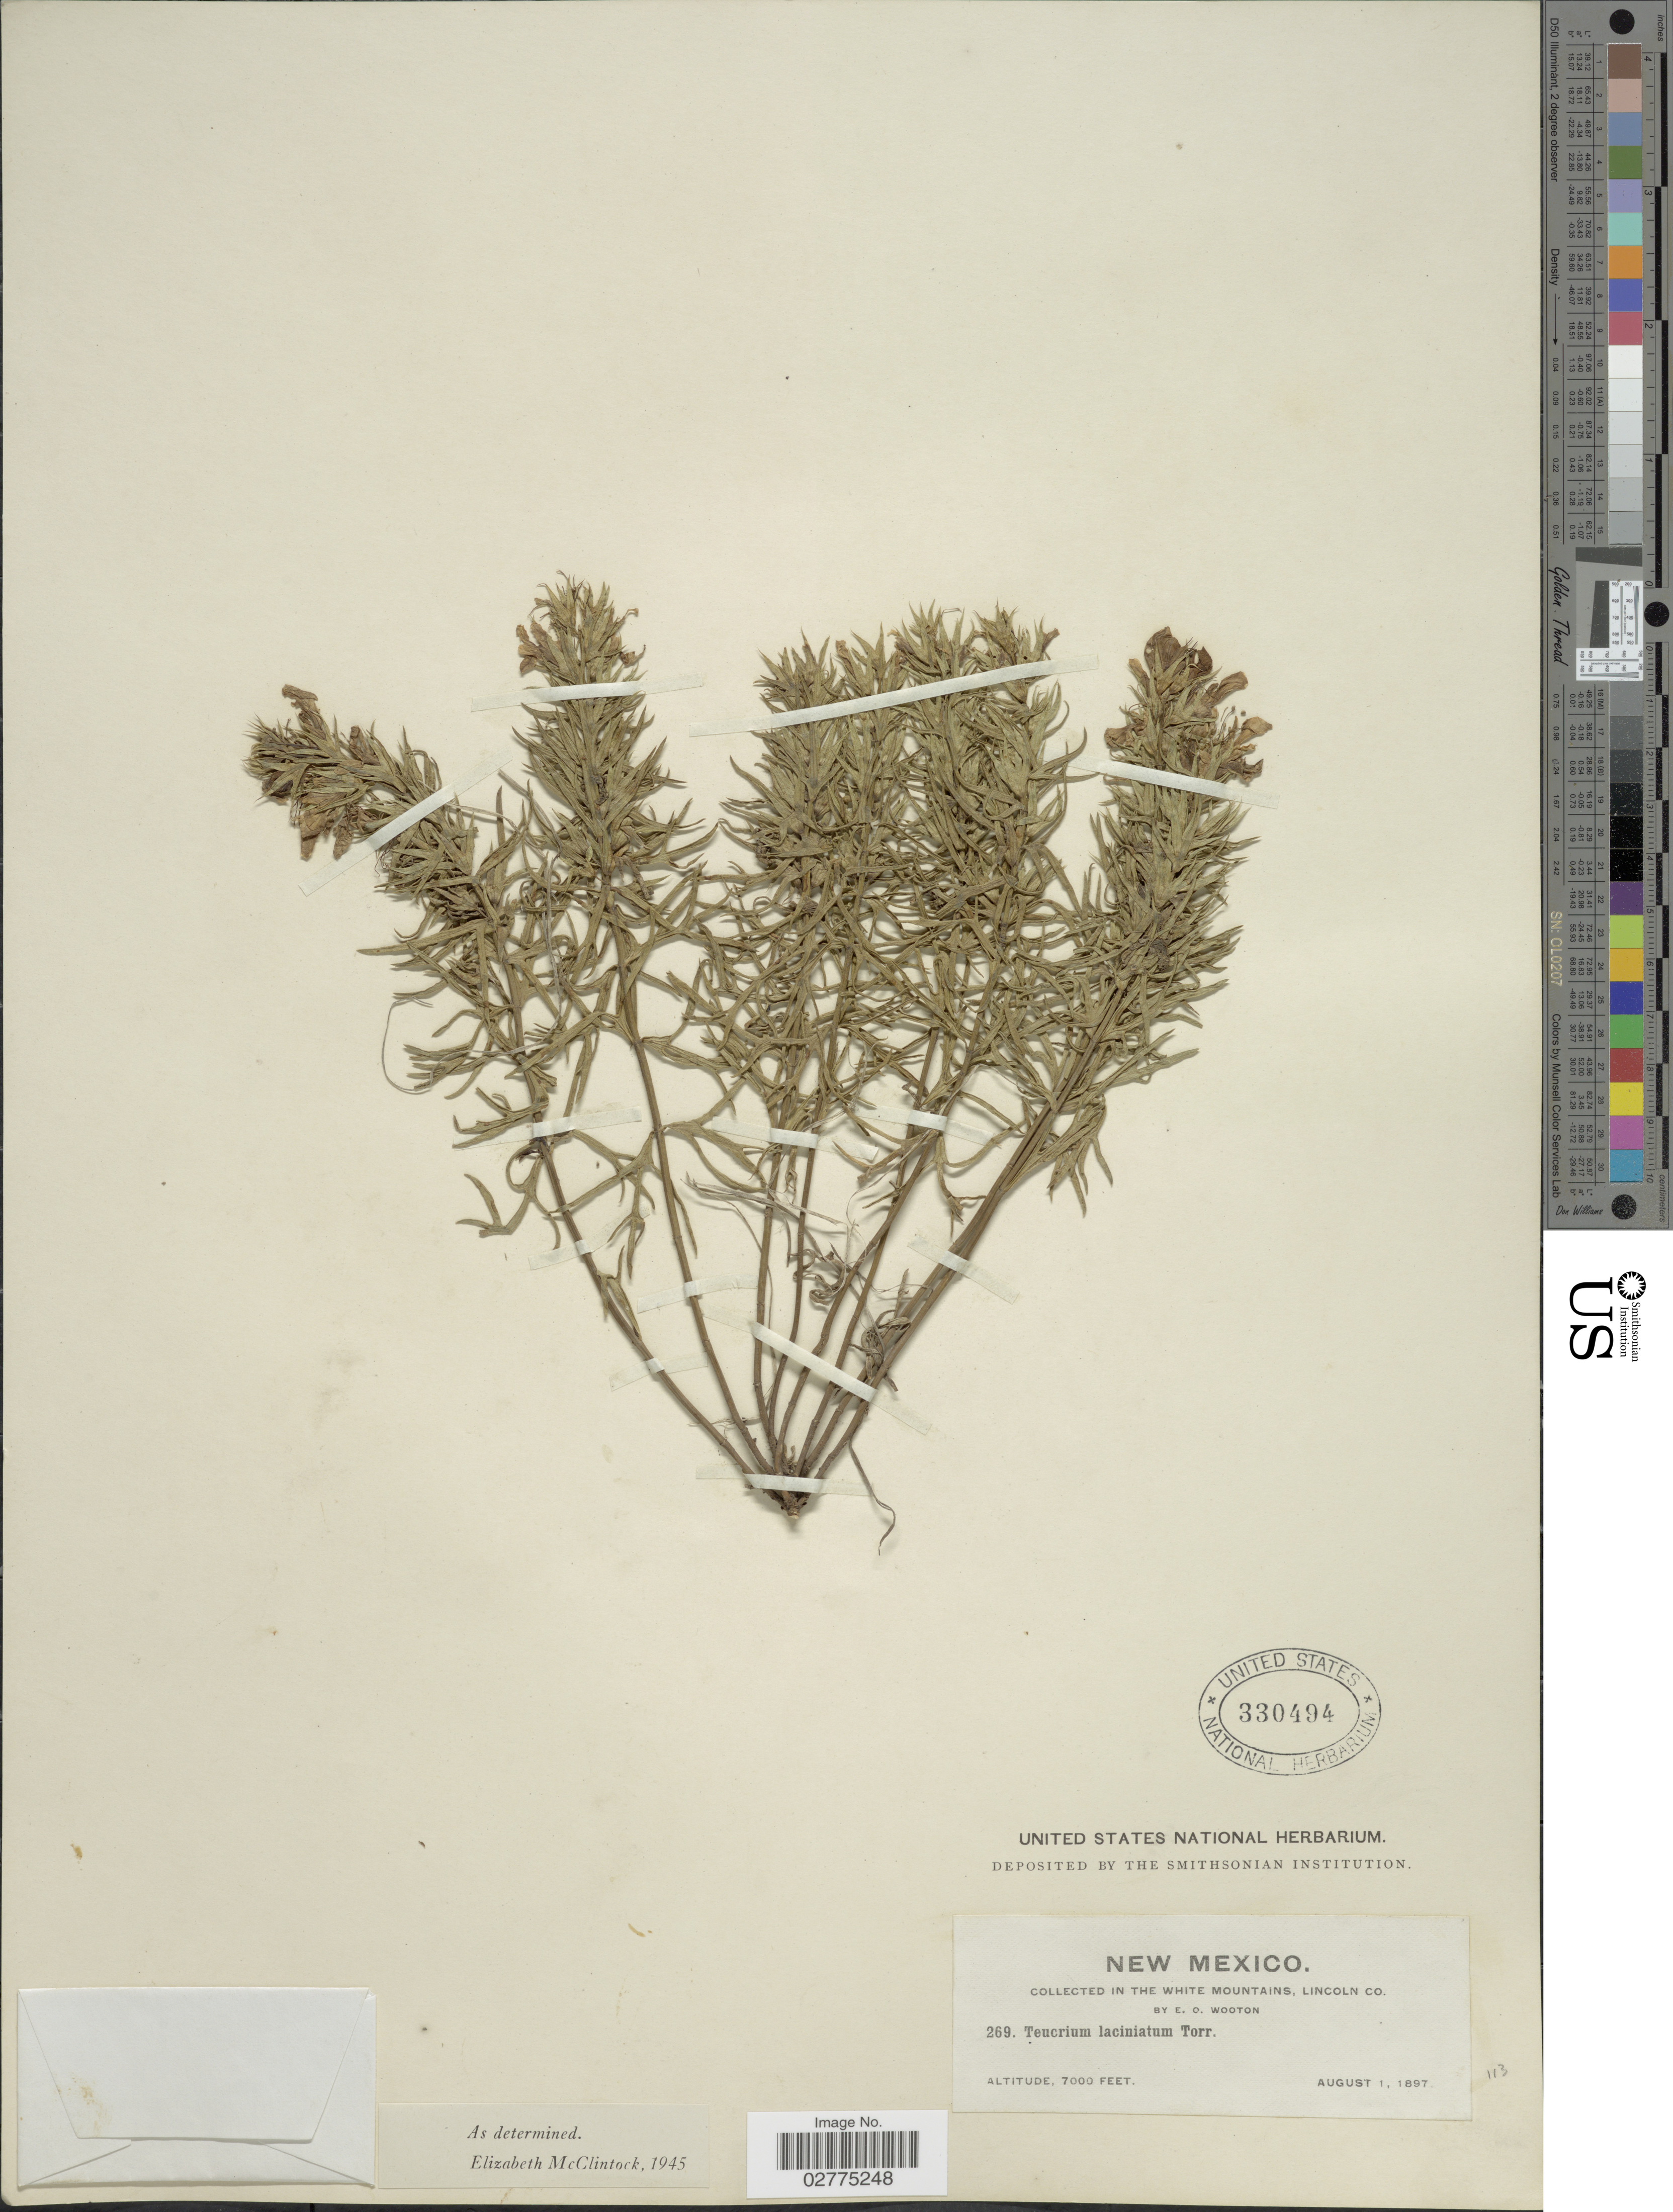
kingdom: Plantae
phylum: Tracheophyta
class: Magnoliopsida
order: Lamiales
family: Lamiaceae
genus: Teucrium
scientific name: Teucrium laciniatum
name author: Torr.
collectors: E. O. Wooton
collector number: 269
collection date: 1897-08-01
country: United States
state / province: New Mexico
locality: In The White Mountains, Lincoln Co.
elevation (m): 2134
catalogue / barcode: US 330494